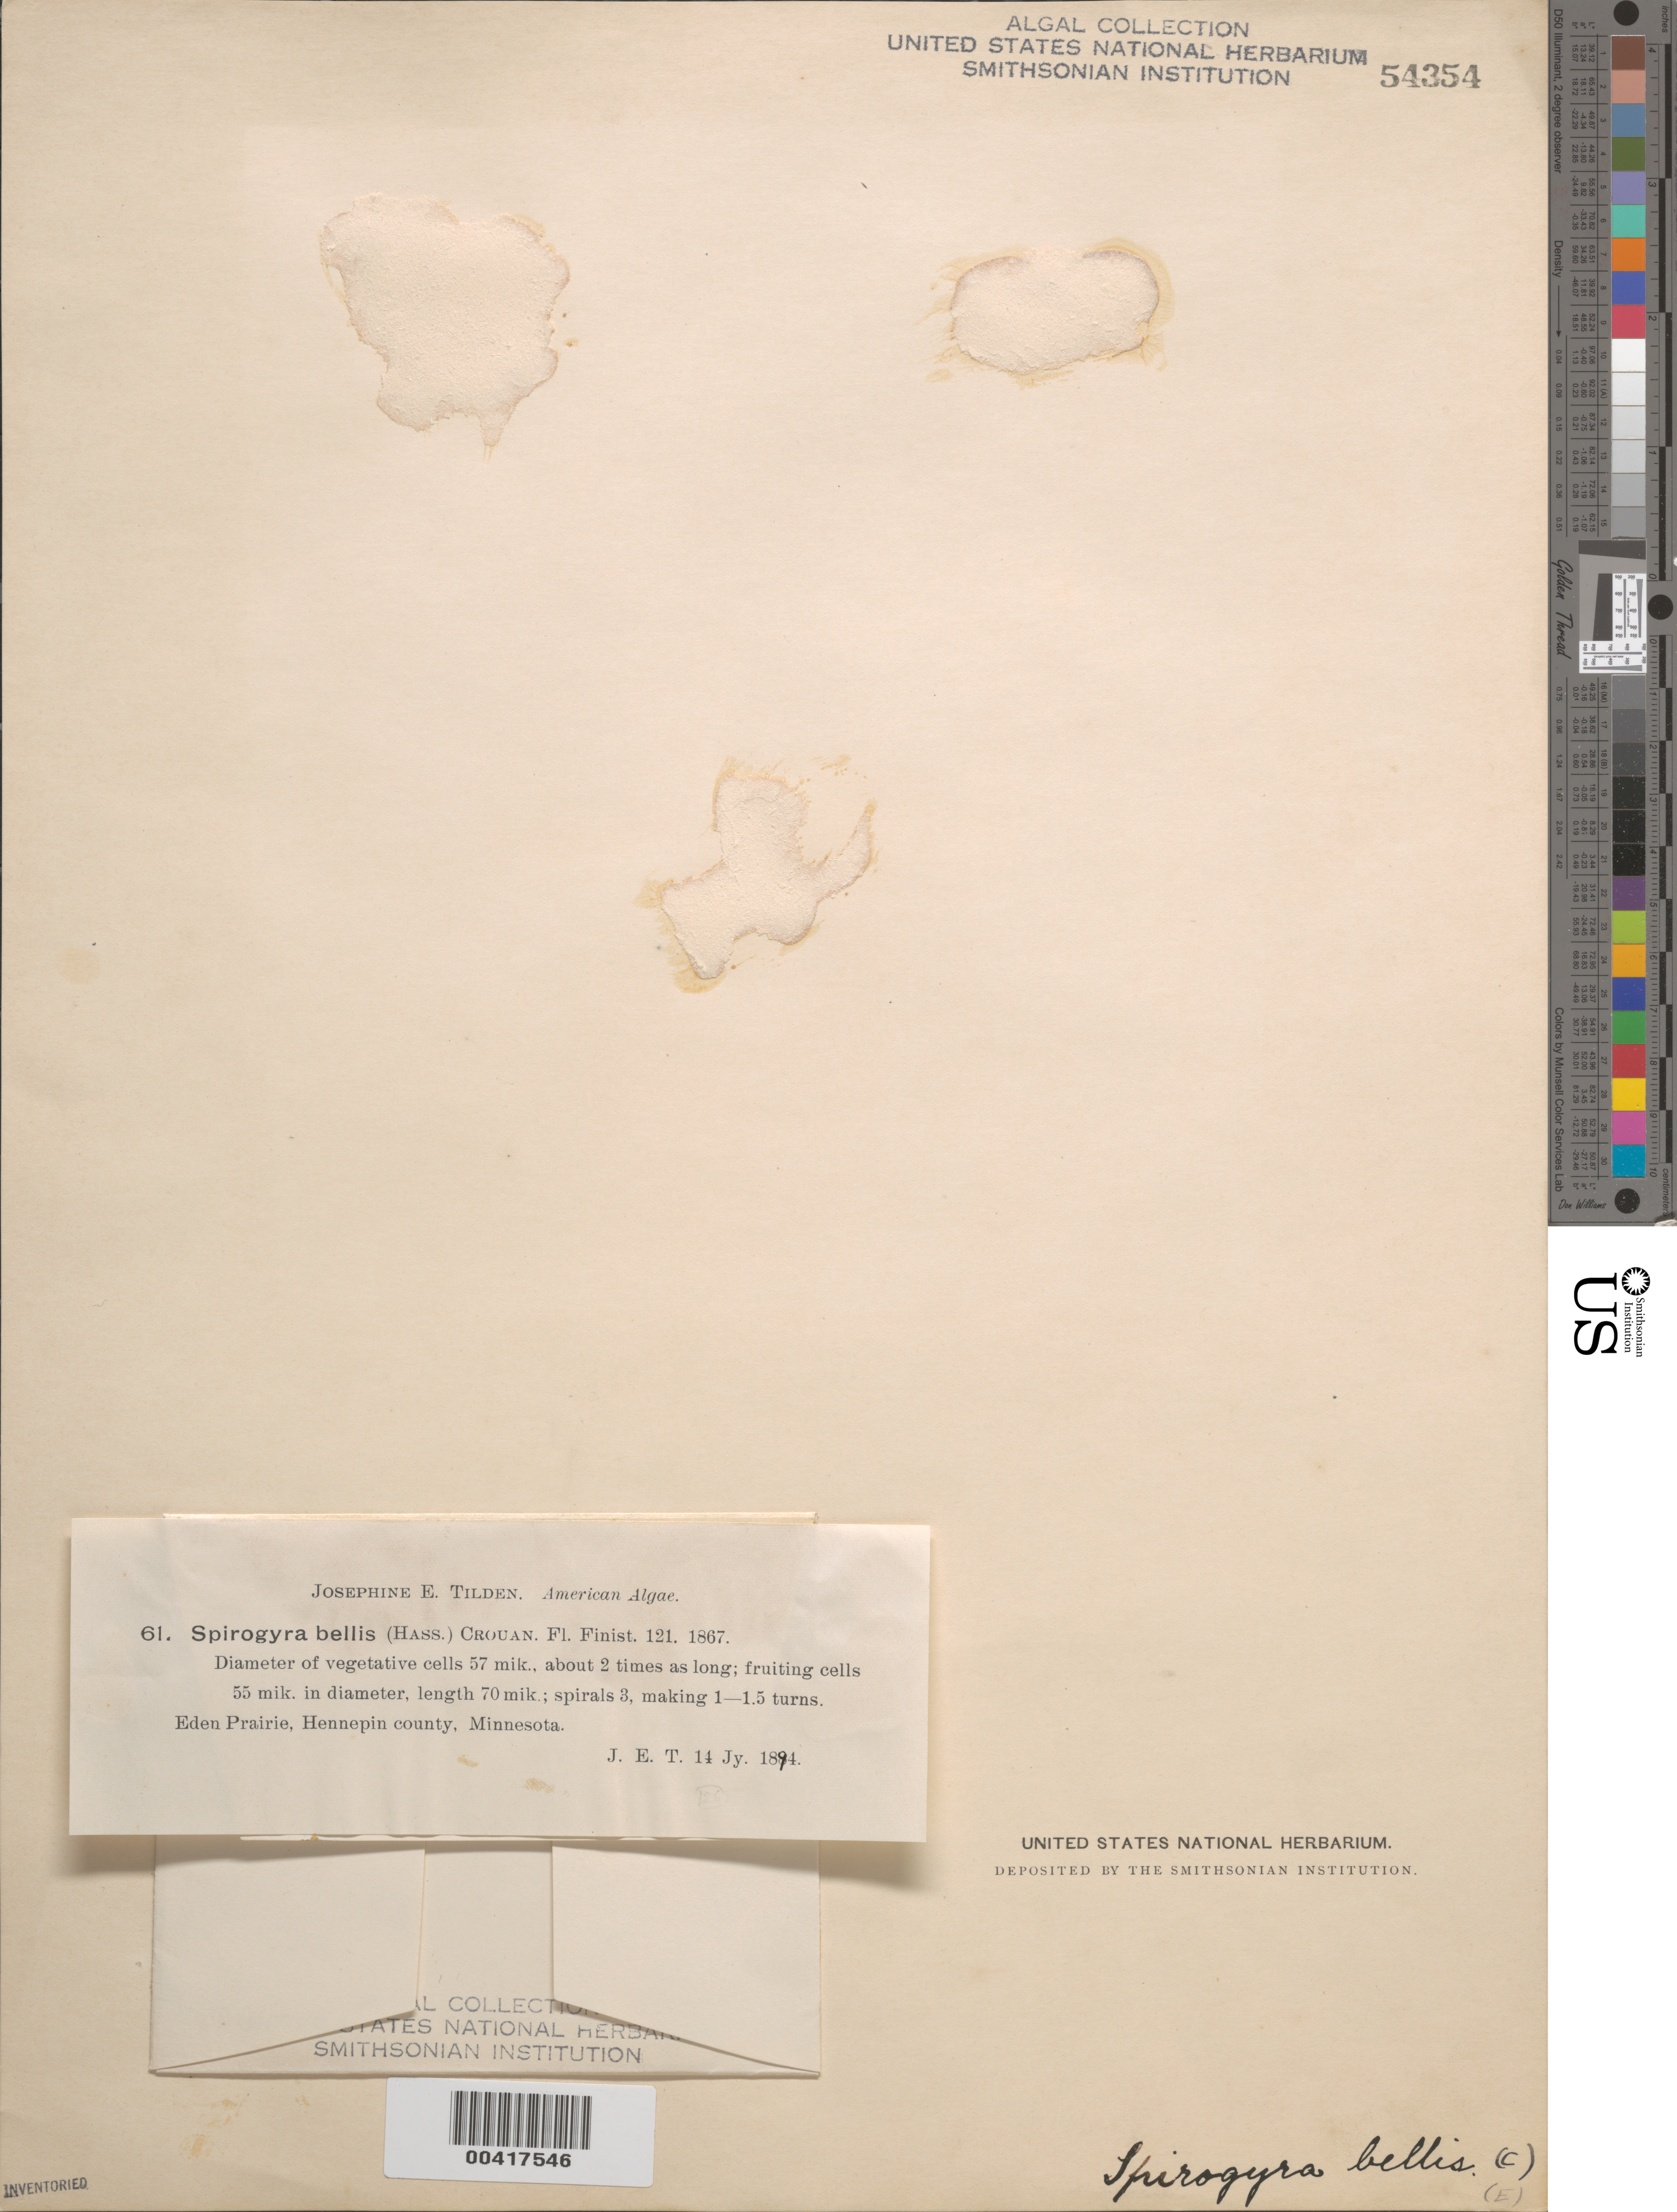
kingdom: Plantae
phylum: Charophyta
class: Zygnematophyceae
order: Zygnematales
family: Zygnemataceae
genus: Spirogyra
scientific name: Spirogyra bellis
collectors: J. E. Tilden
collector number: JET 61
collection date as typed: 14 Jul 1894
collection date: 1894-07-14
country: United States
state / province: Minnesota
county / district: Hennepin County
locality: Eden Prairie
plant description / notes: Tilden, American Algae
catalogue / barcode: US 54354